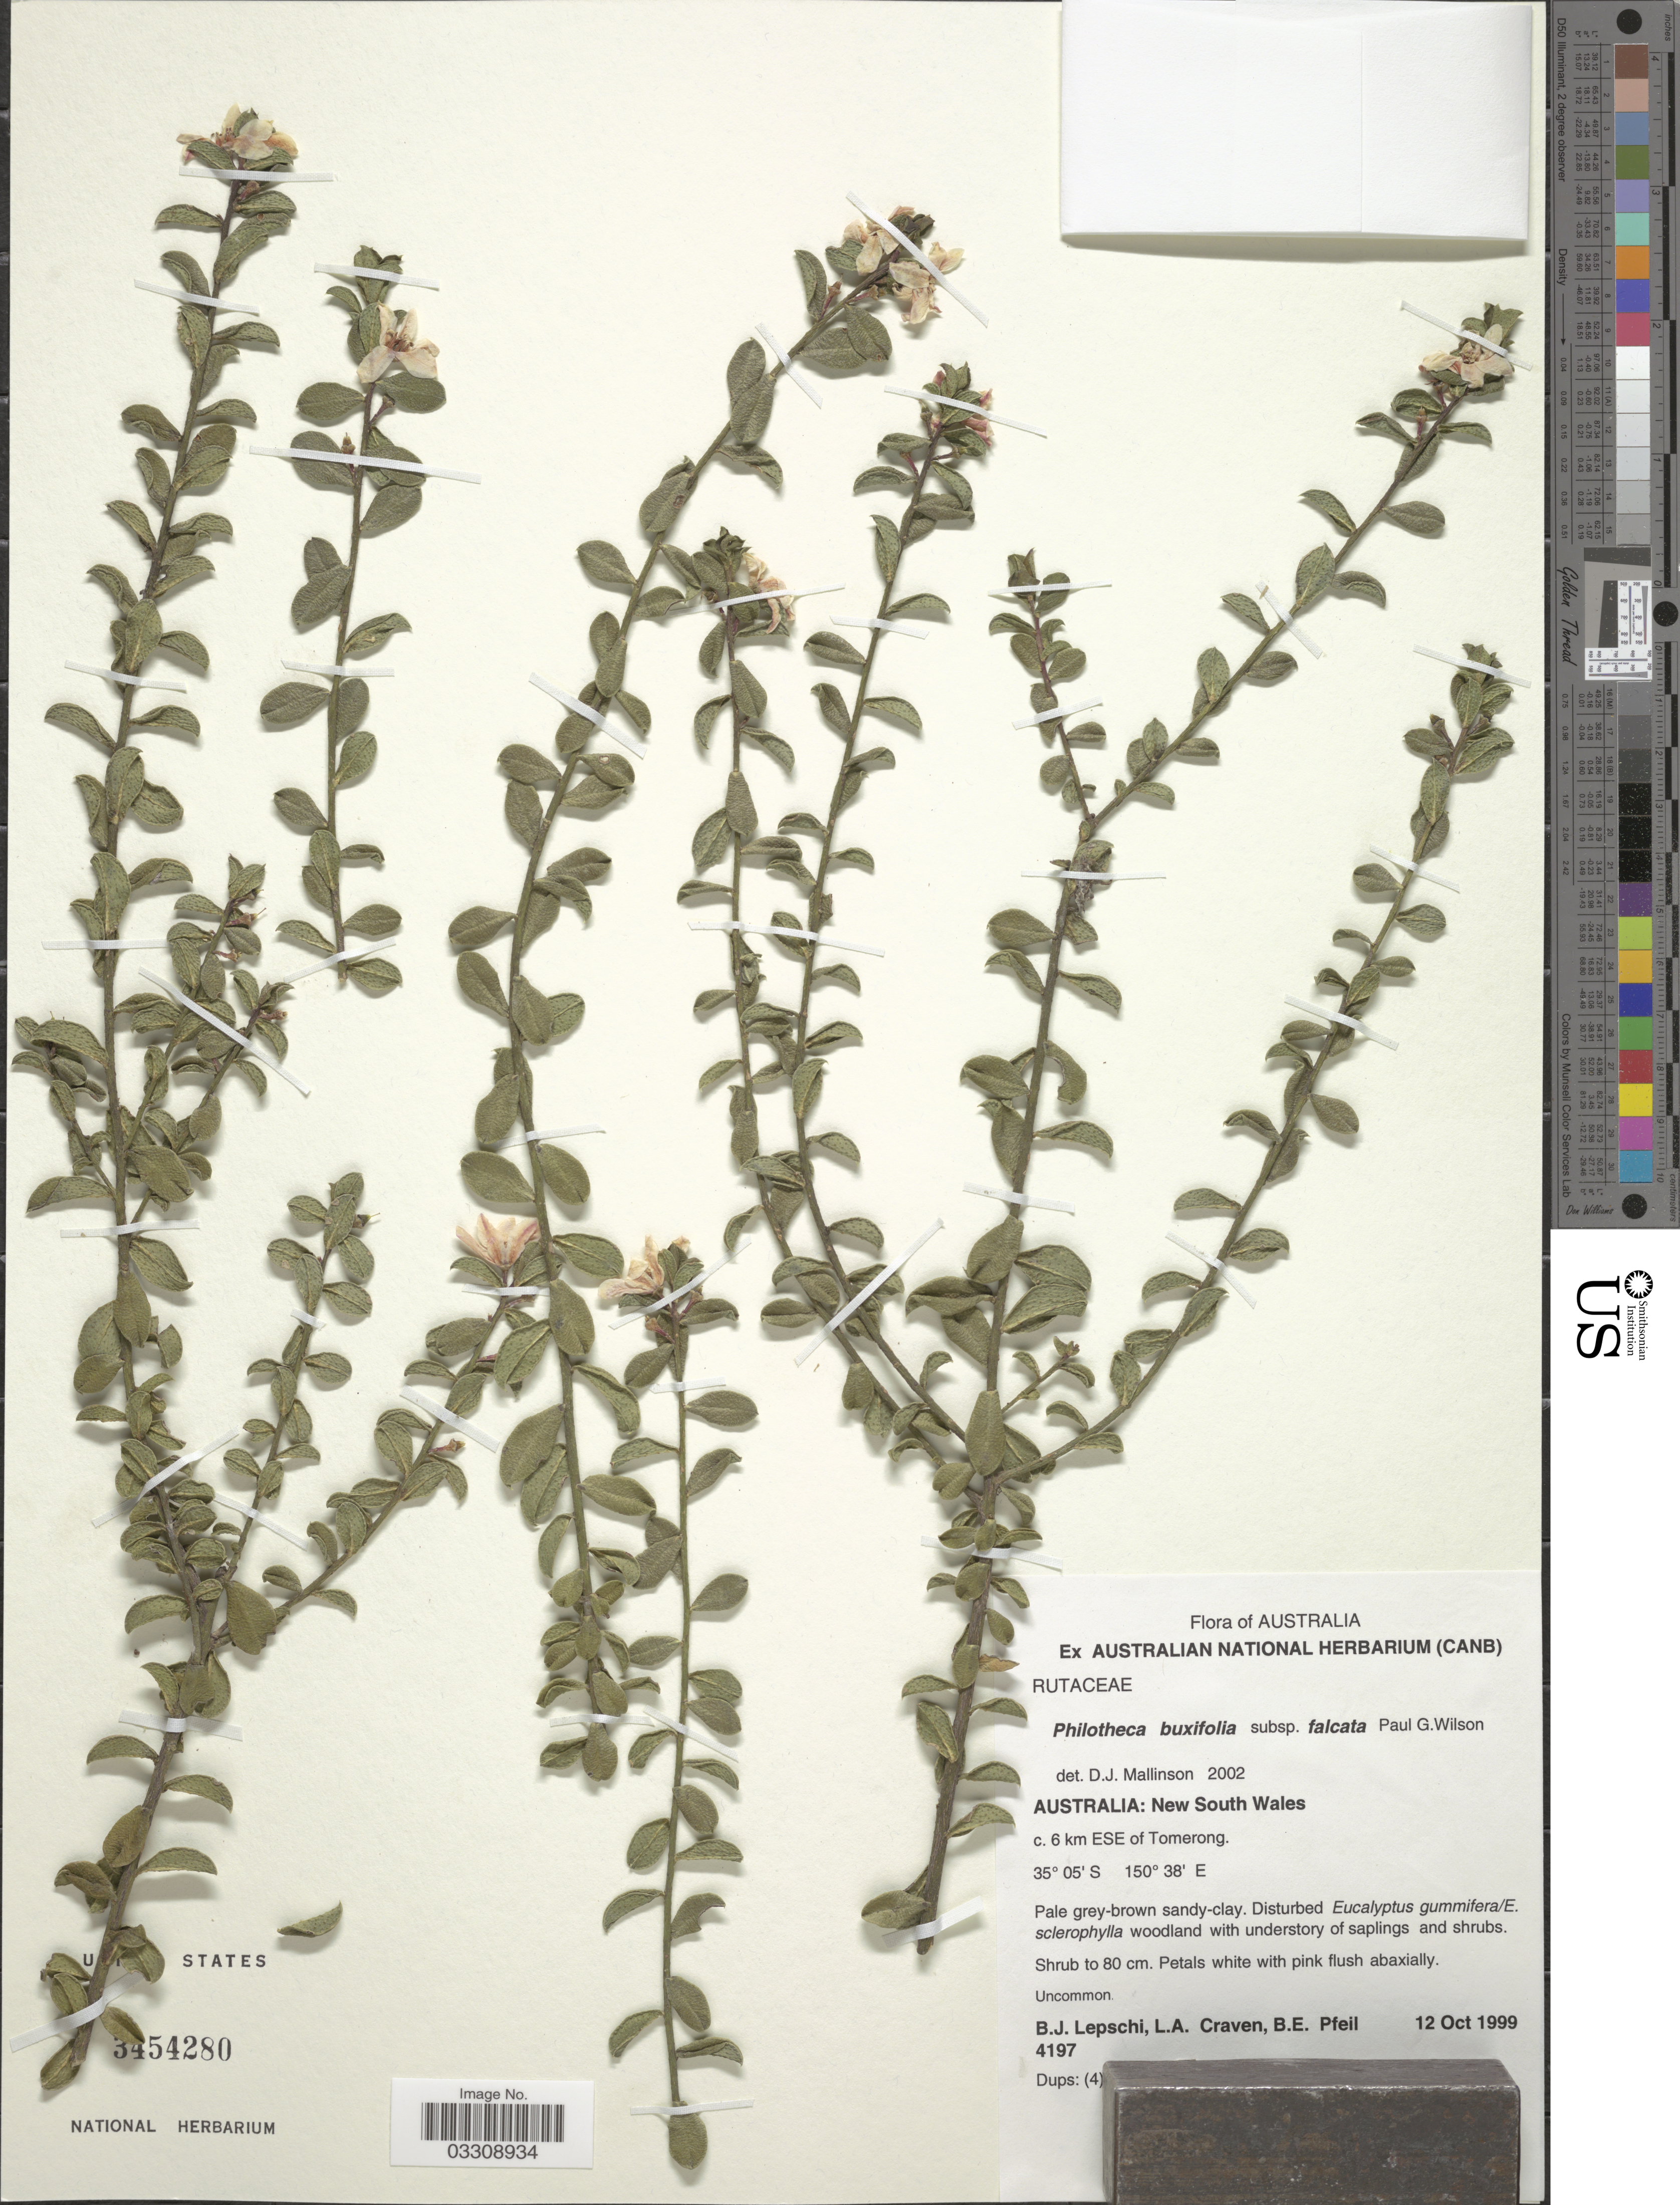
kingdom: Plantae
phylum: Tracheophyta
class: Magnoliopsida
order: Sapindales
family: Rutaceae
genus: Philotheca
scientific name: Philotheca buxifolia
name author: (Sm.) Paul G. Wilson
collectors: B. Lepschi, L. A. Craven & B. Pfeil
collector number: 4197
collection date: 1999-10-12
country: Australia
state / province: New South Wales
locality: C. 6 km ESE of Tomerong.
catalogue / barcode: US 3454280